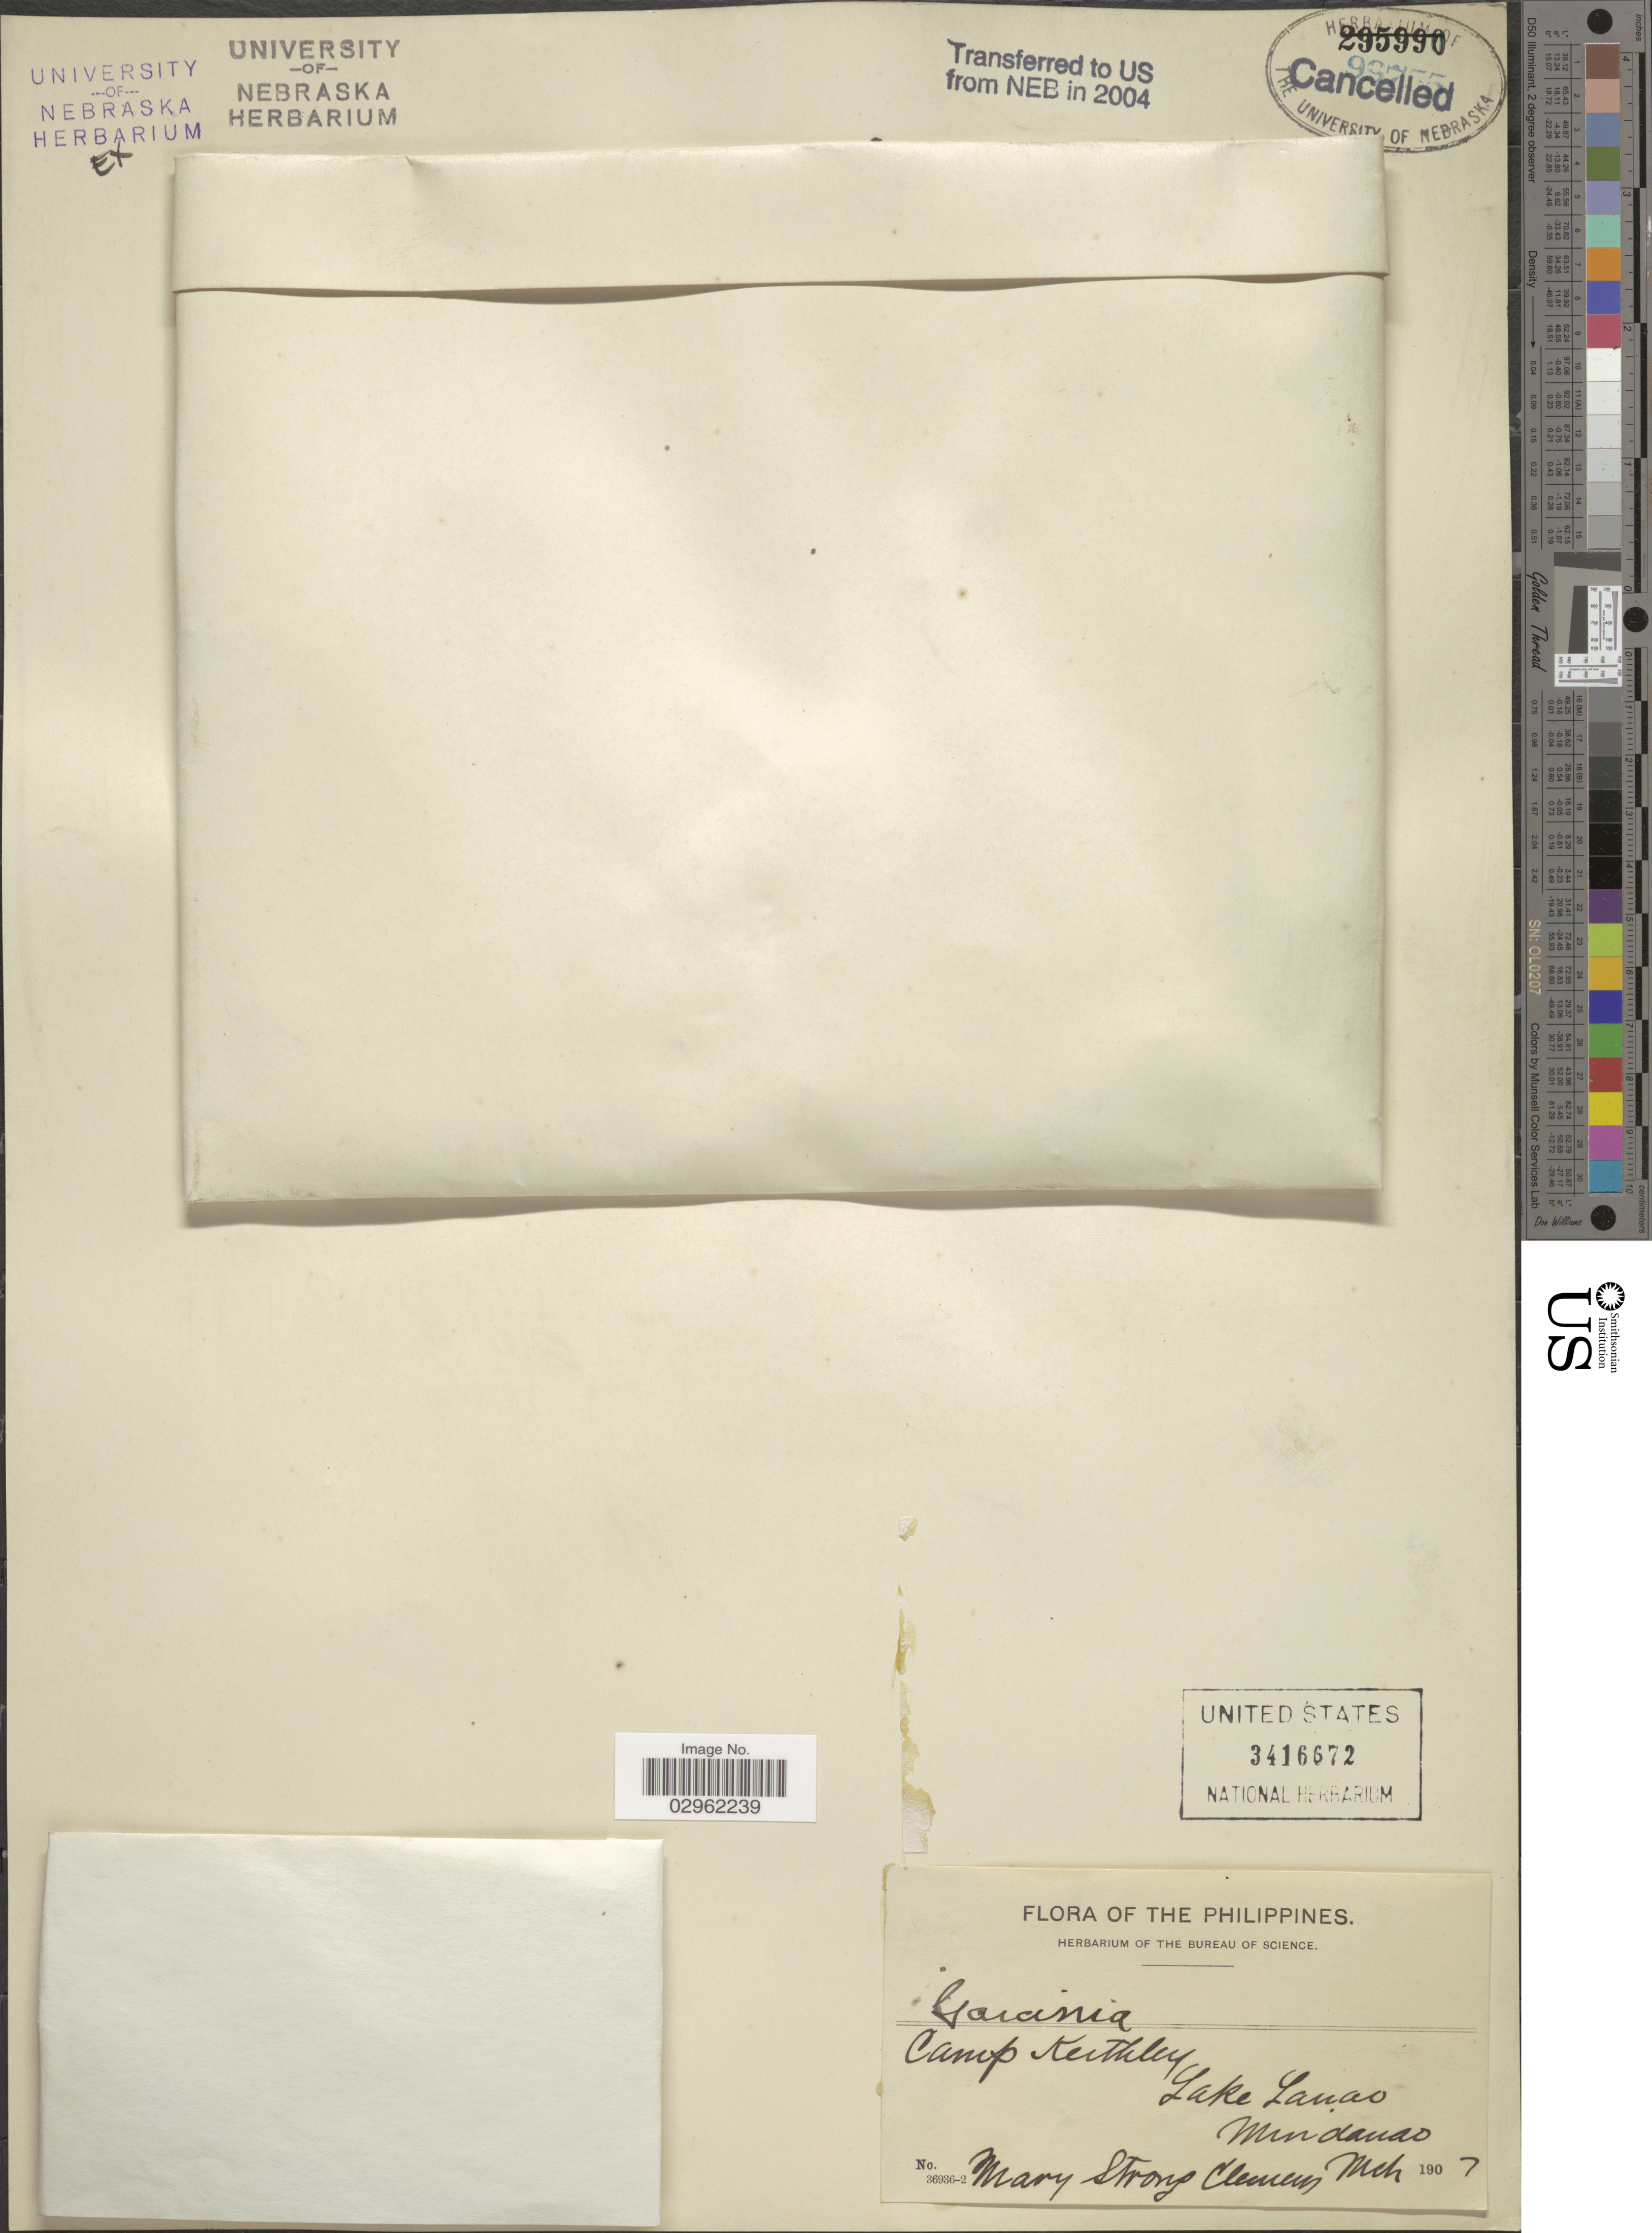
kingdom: Plantae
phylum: Tracheophyta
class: Magnoliopsida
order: Malpighiales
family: Clusiaceae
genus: Garcinia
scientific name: Garcinia sp.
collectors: M. S. Clemens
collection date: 1907-03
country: Philippines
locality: Camp Keithley, Lake Lanao, Mindanao.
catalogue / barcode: US 3416672